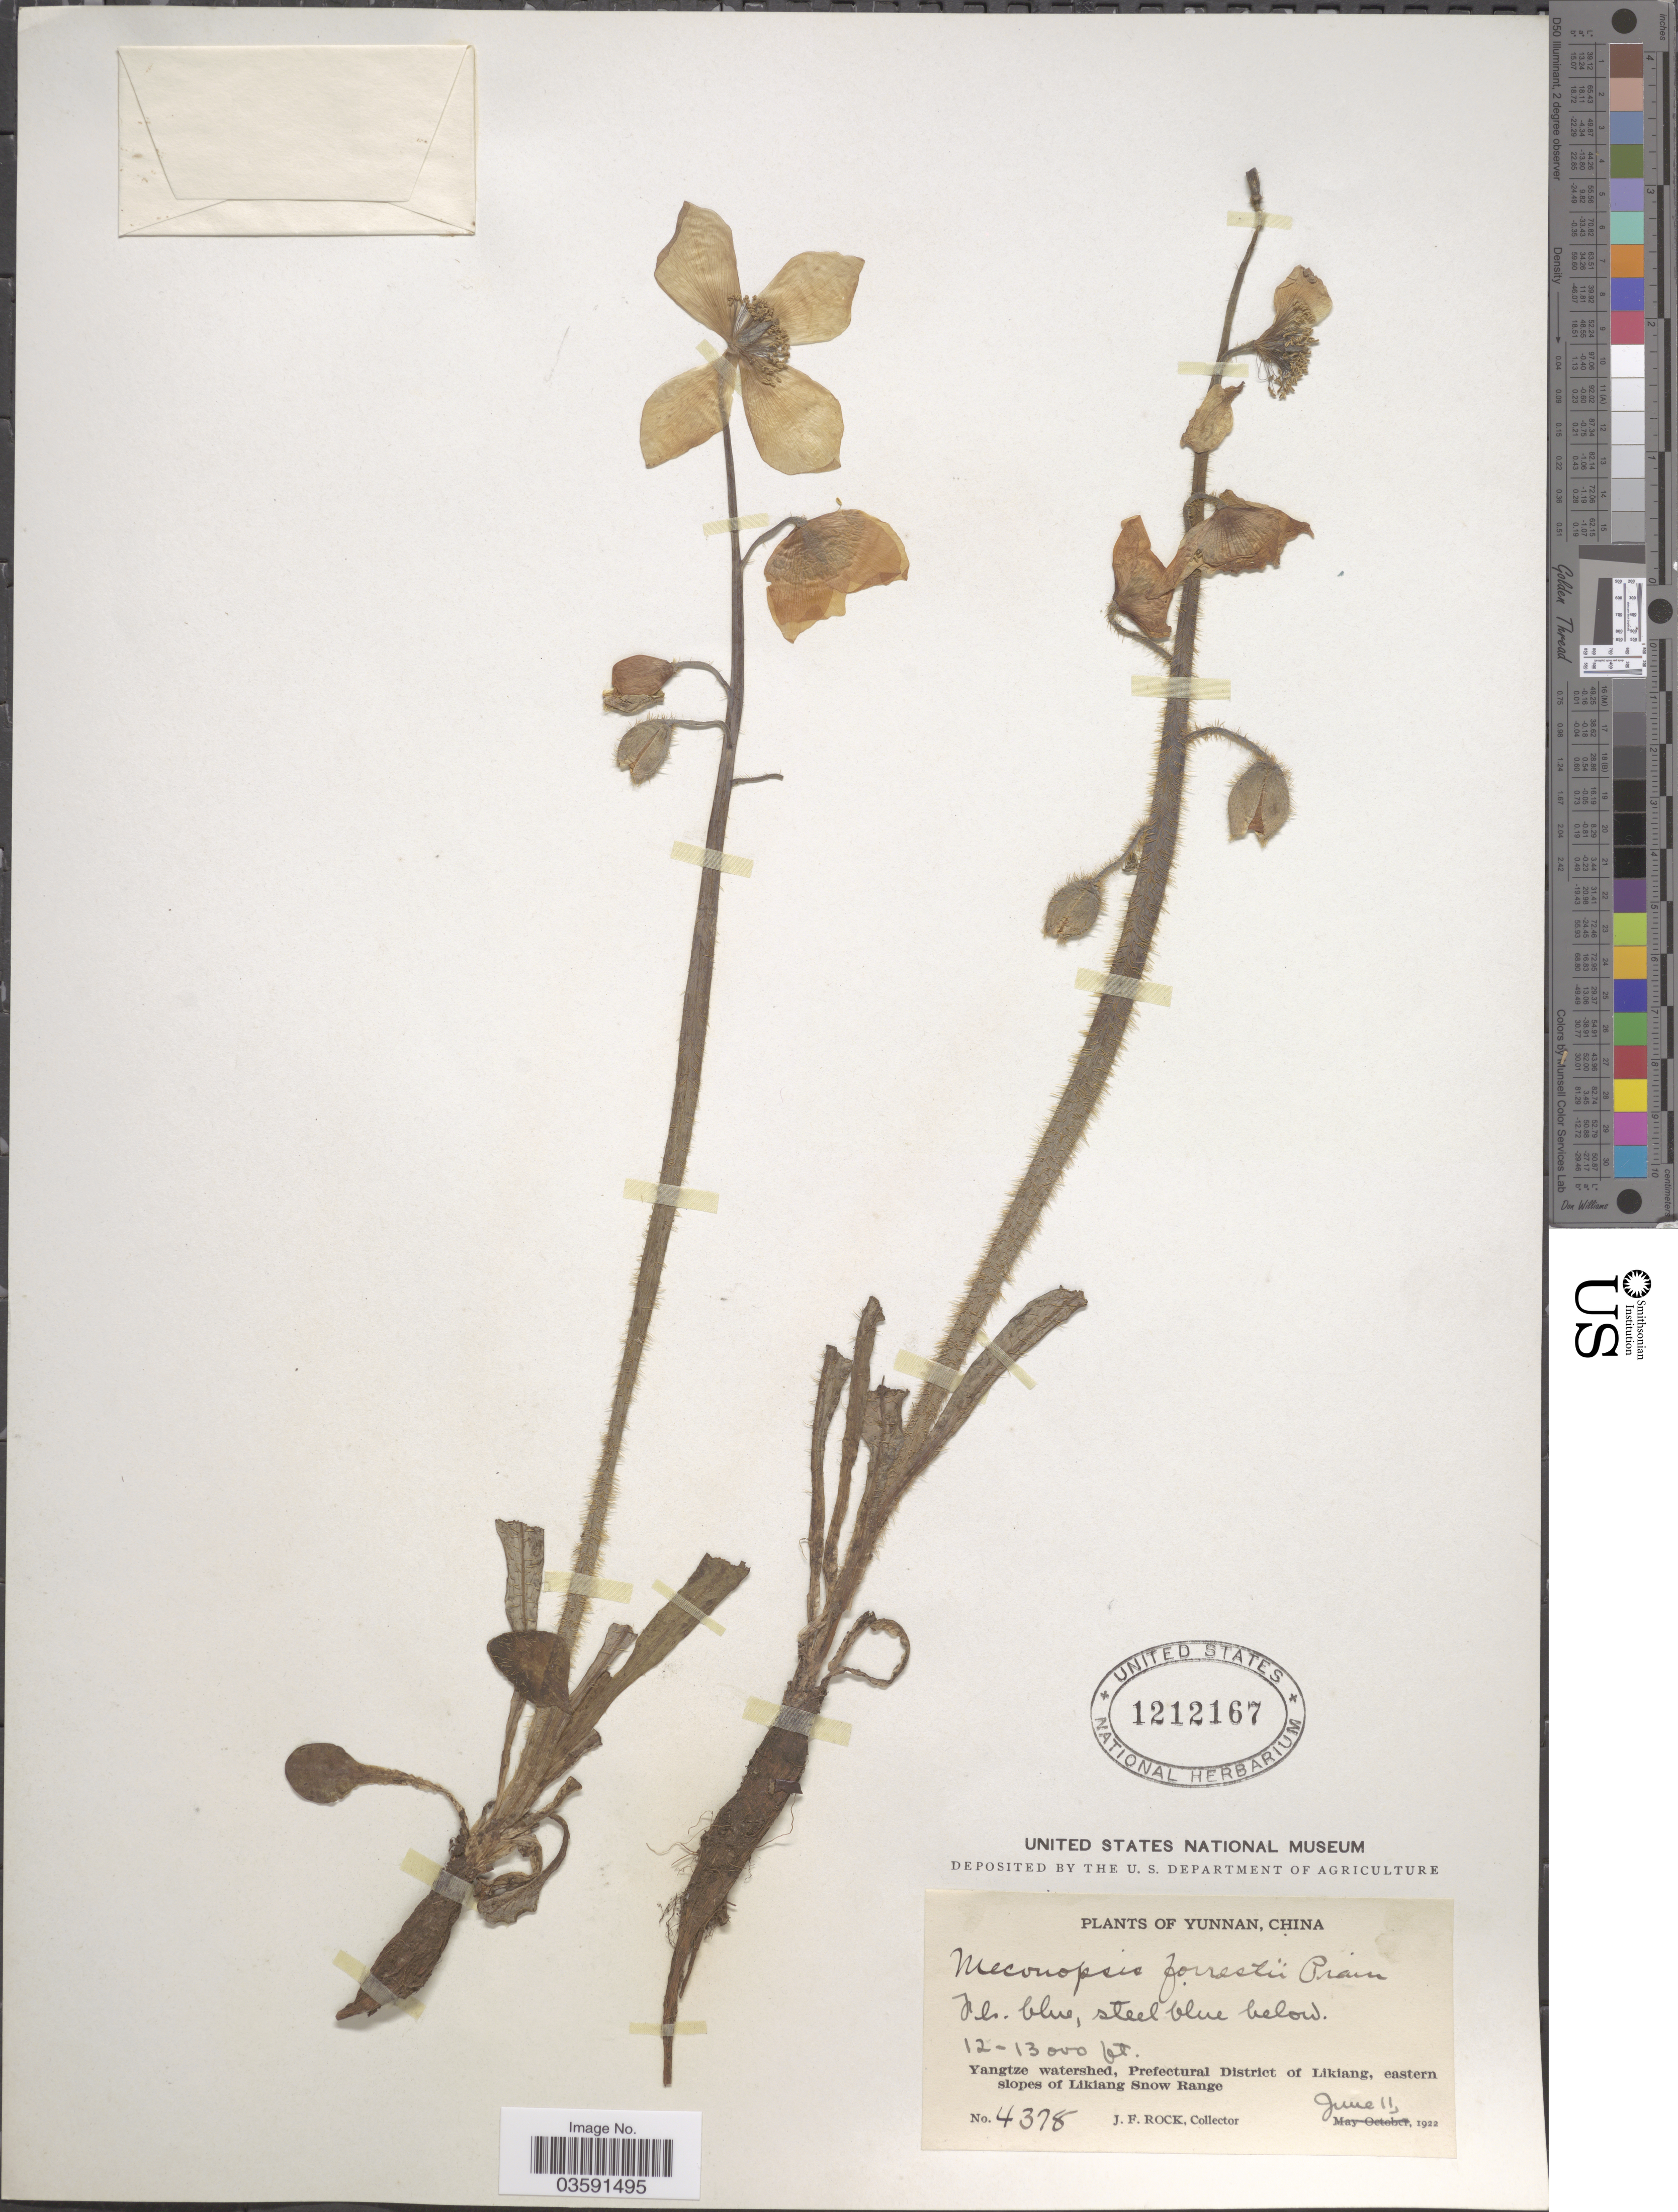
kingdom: Plantae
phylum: Tracheophyta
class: Magnoliopsida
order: Ranunculales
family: Papaveraceae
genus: Meconopsis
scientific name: Meconopsis forrestii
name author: Prain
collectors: J. Rock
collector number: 4378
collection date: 1922-06-11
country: China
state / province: Yunnan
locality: Yangtze watershed, Prefectural District of Likiang, eastern slopes of Likiang Snow Range.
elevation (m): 3658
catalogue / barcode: US 1212167